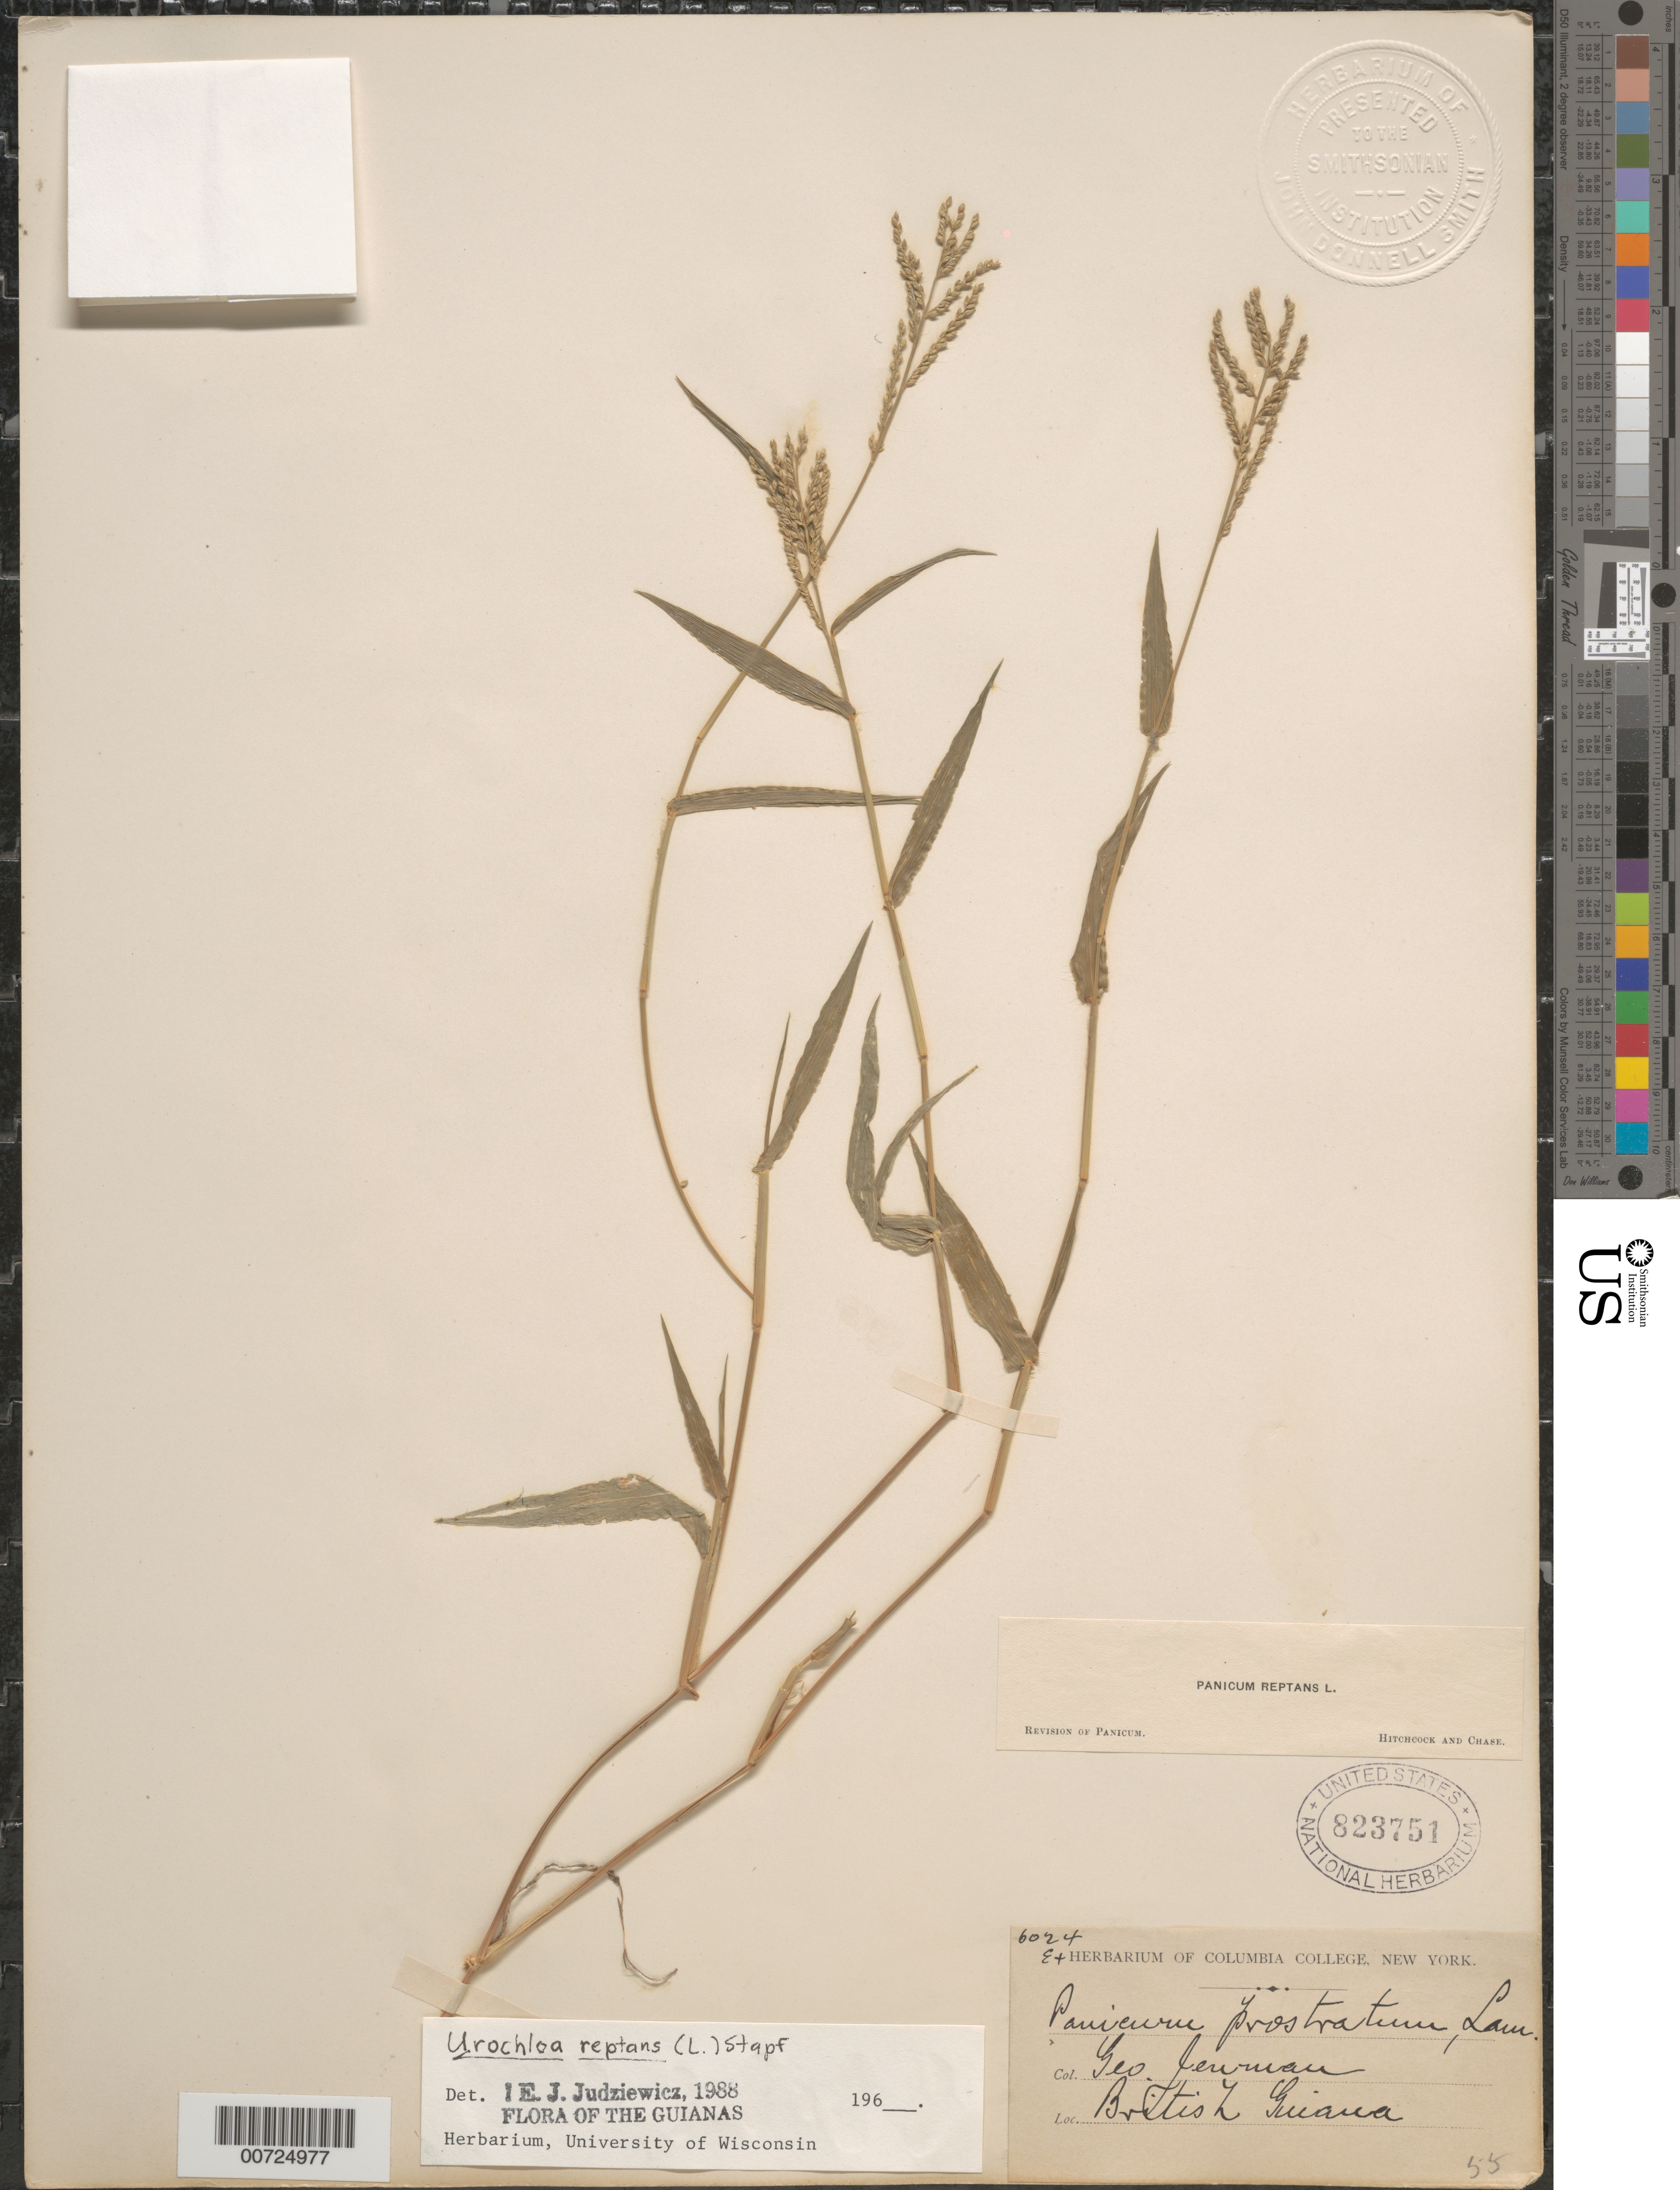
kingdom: Plantae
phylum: Tracheophyta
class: Liliopsida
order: Poales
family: Poaceae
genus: Urochloa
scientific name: Urochloa reptans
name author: (L.) Stapf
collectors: G. S. Jenman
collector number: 6024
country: Guyana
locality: British Guiana.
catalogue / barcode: US 823751